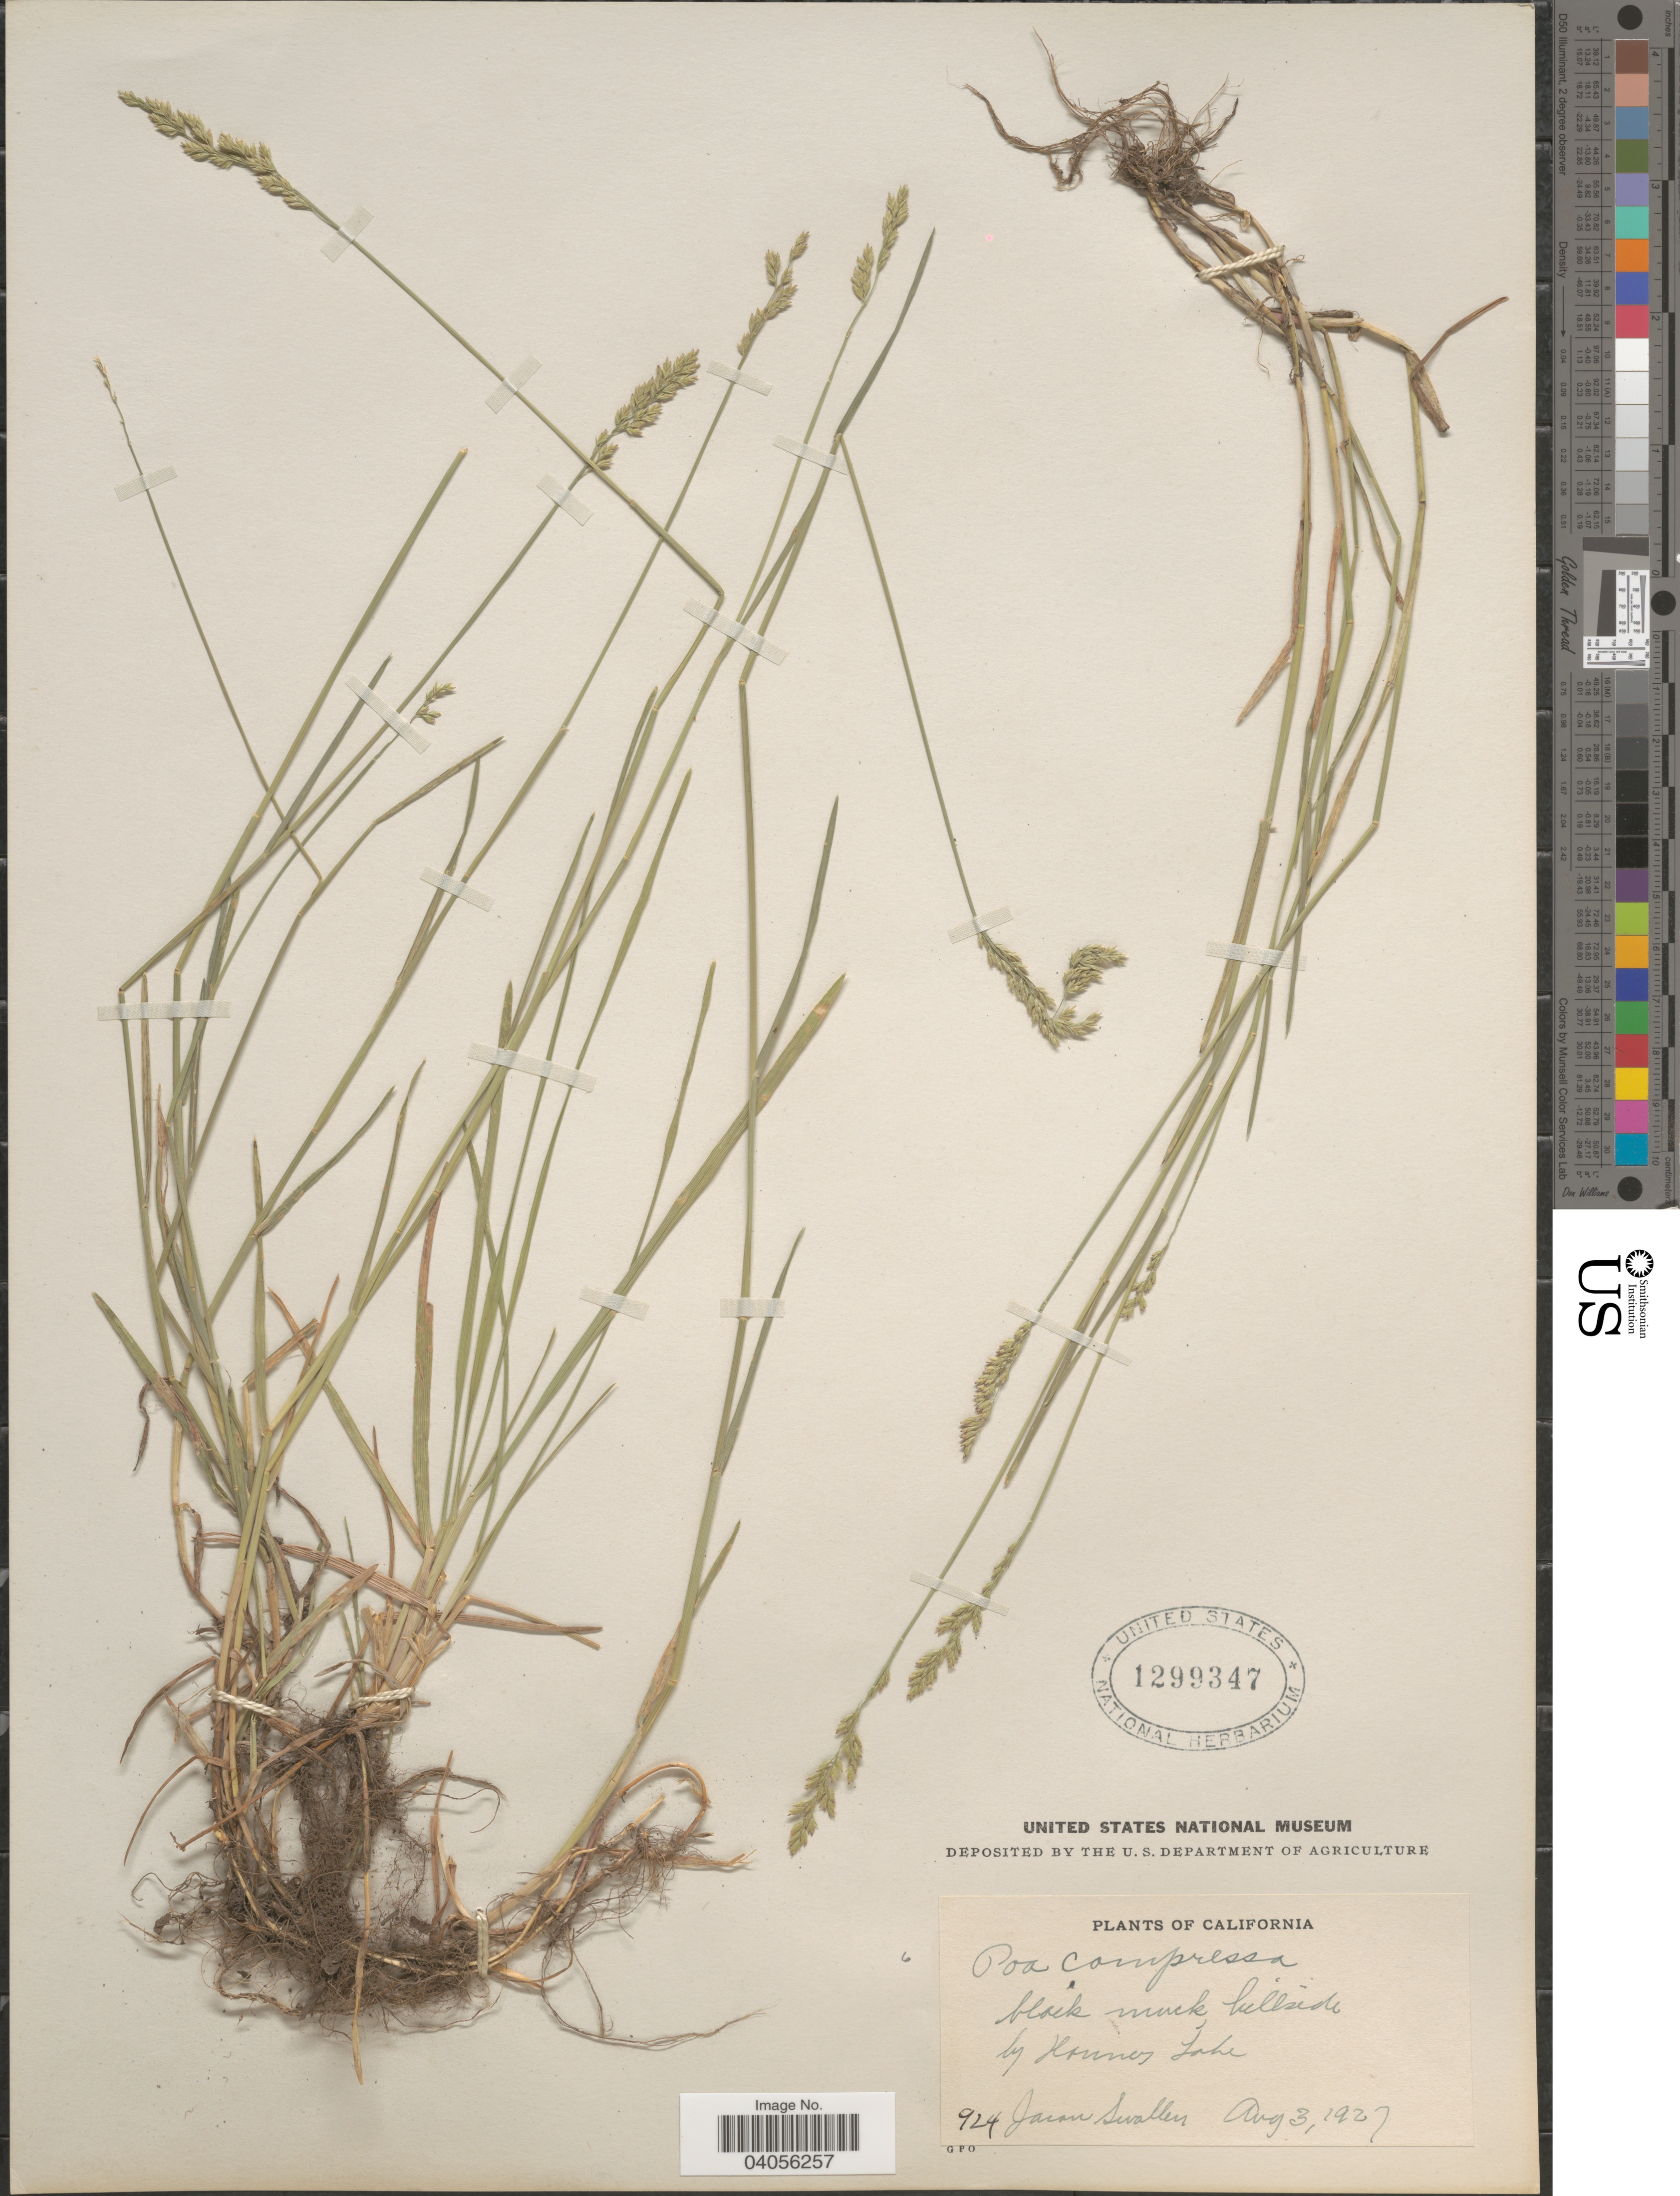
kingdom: Plantae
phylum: Tracheophyta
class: Liliopsida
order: Poales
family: Poaceae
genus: Poa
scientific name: Poa compressa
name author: L.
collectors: J. R. Swallen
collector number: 924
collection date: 1927-08-03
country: United States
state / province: California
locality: Black muck hillside by Donner Lake.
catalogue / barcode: US 1299347